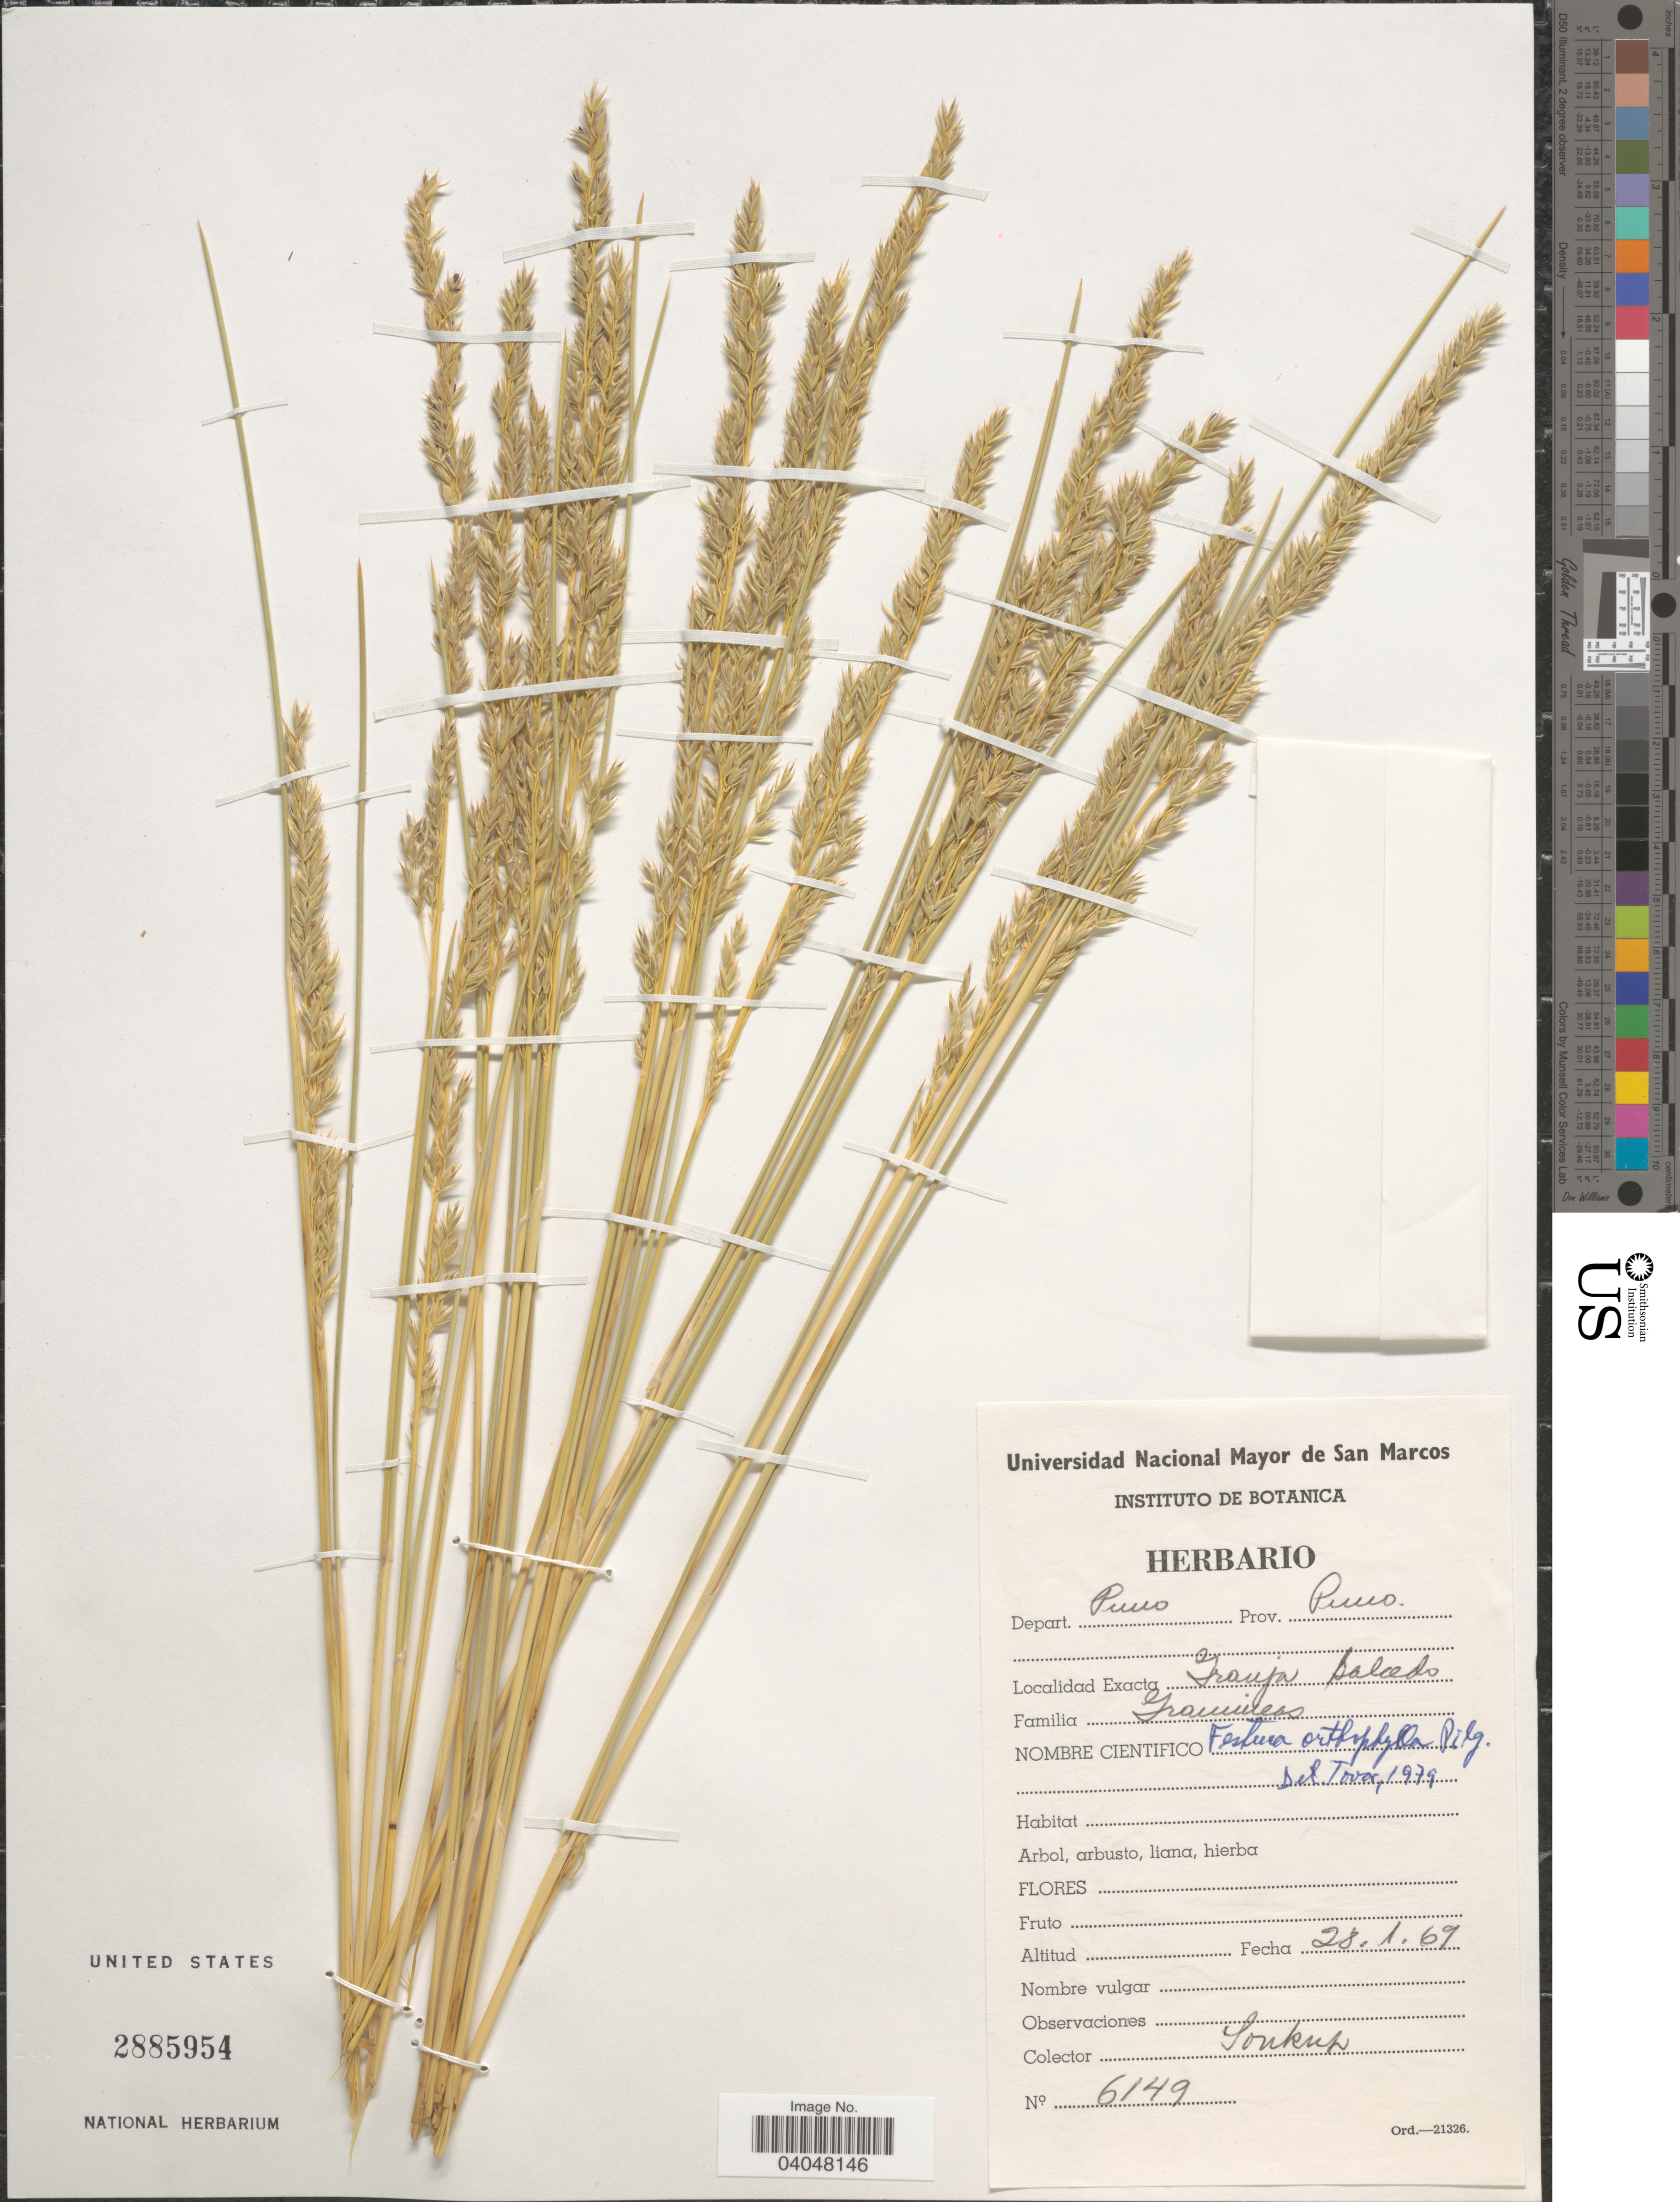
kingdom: Plantae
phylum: Tracheophyta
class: Liliopsida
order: Poales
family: Poaceae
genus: Festuca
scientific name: Festuca orthophylla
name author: Pilg.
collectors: -- Soukup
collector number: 6149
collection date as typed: Transcribed d/m/y: 28/1/69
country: Peru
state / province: Puno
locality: Depart. Puno. Prov. Puno. Grauja Salcedo.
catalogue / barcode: US 2885954